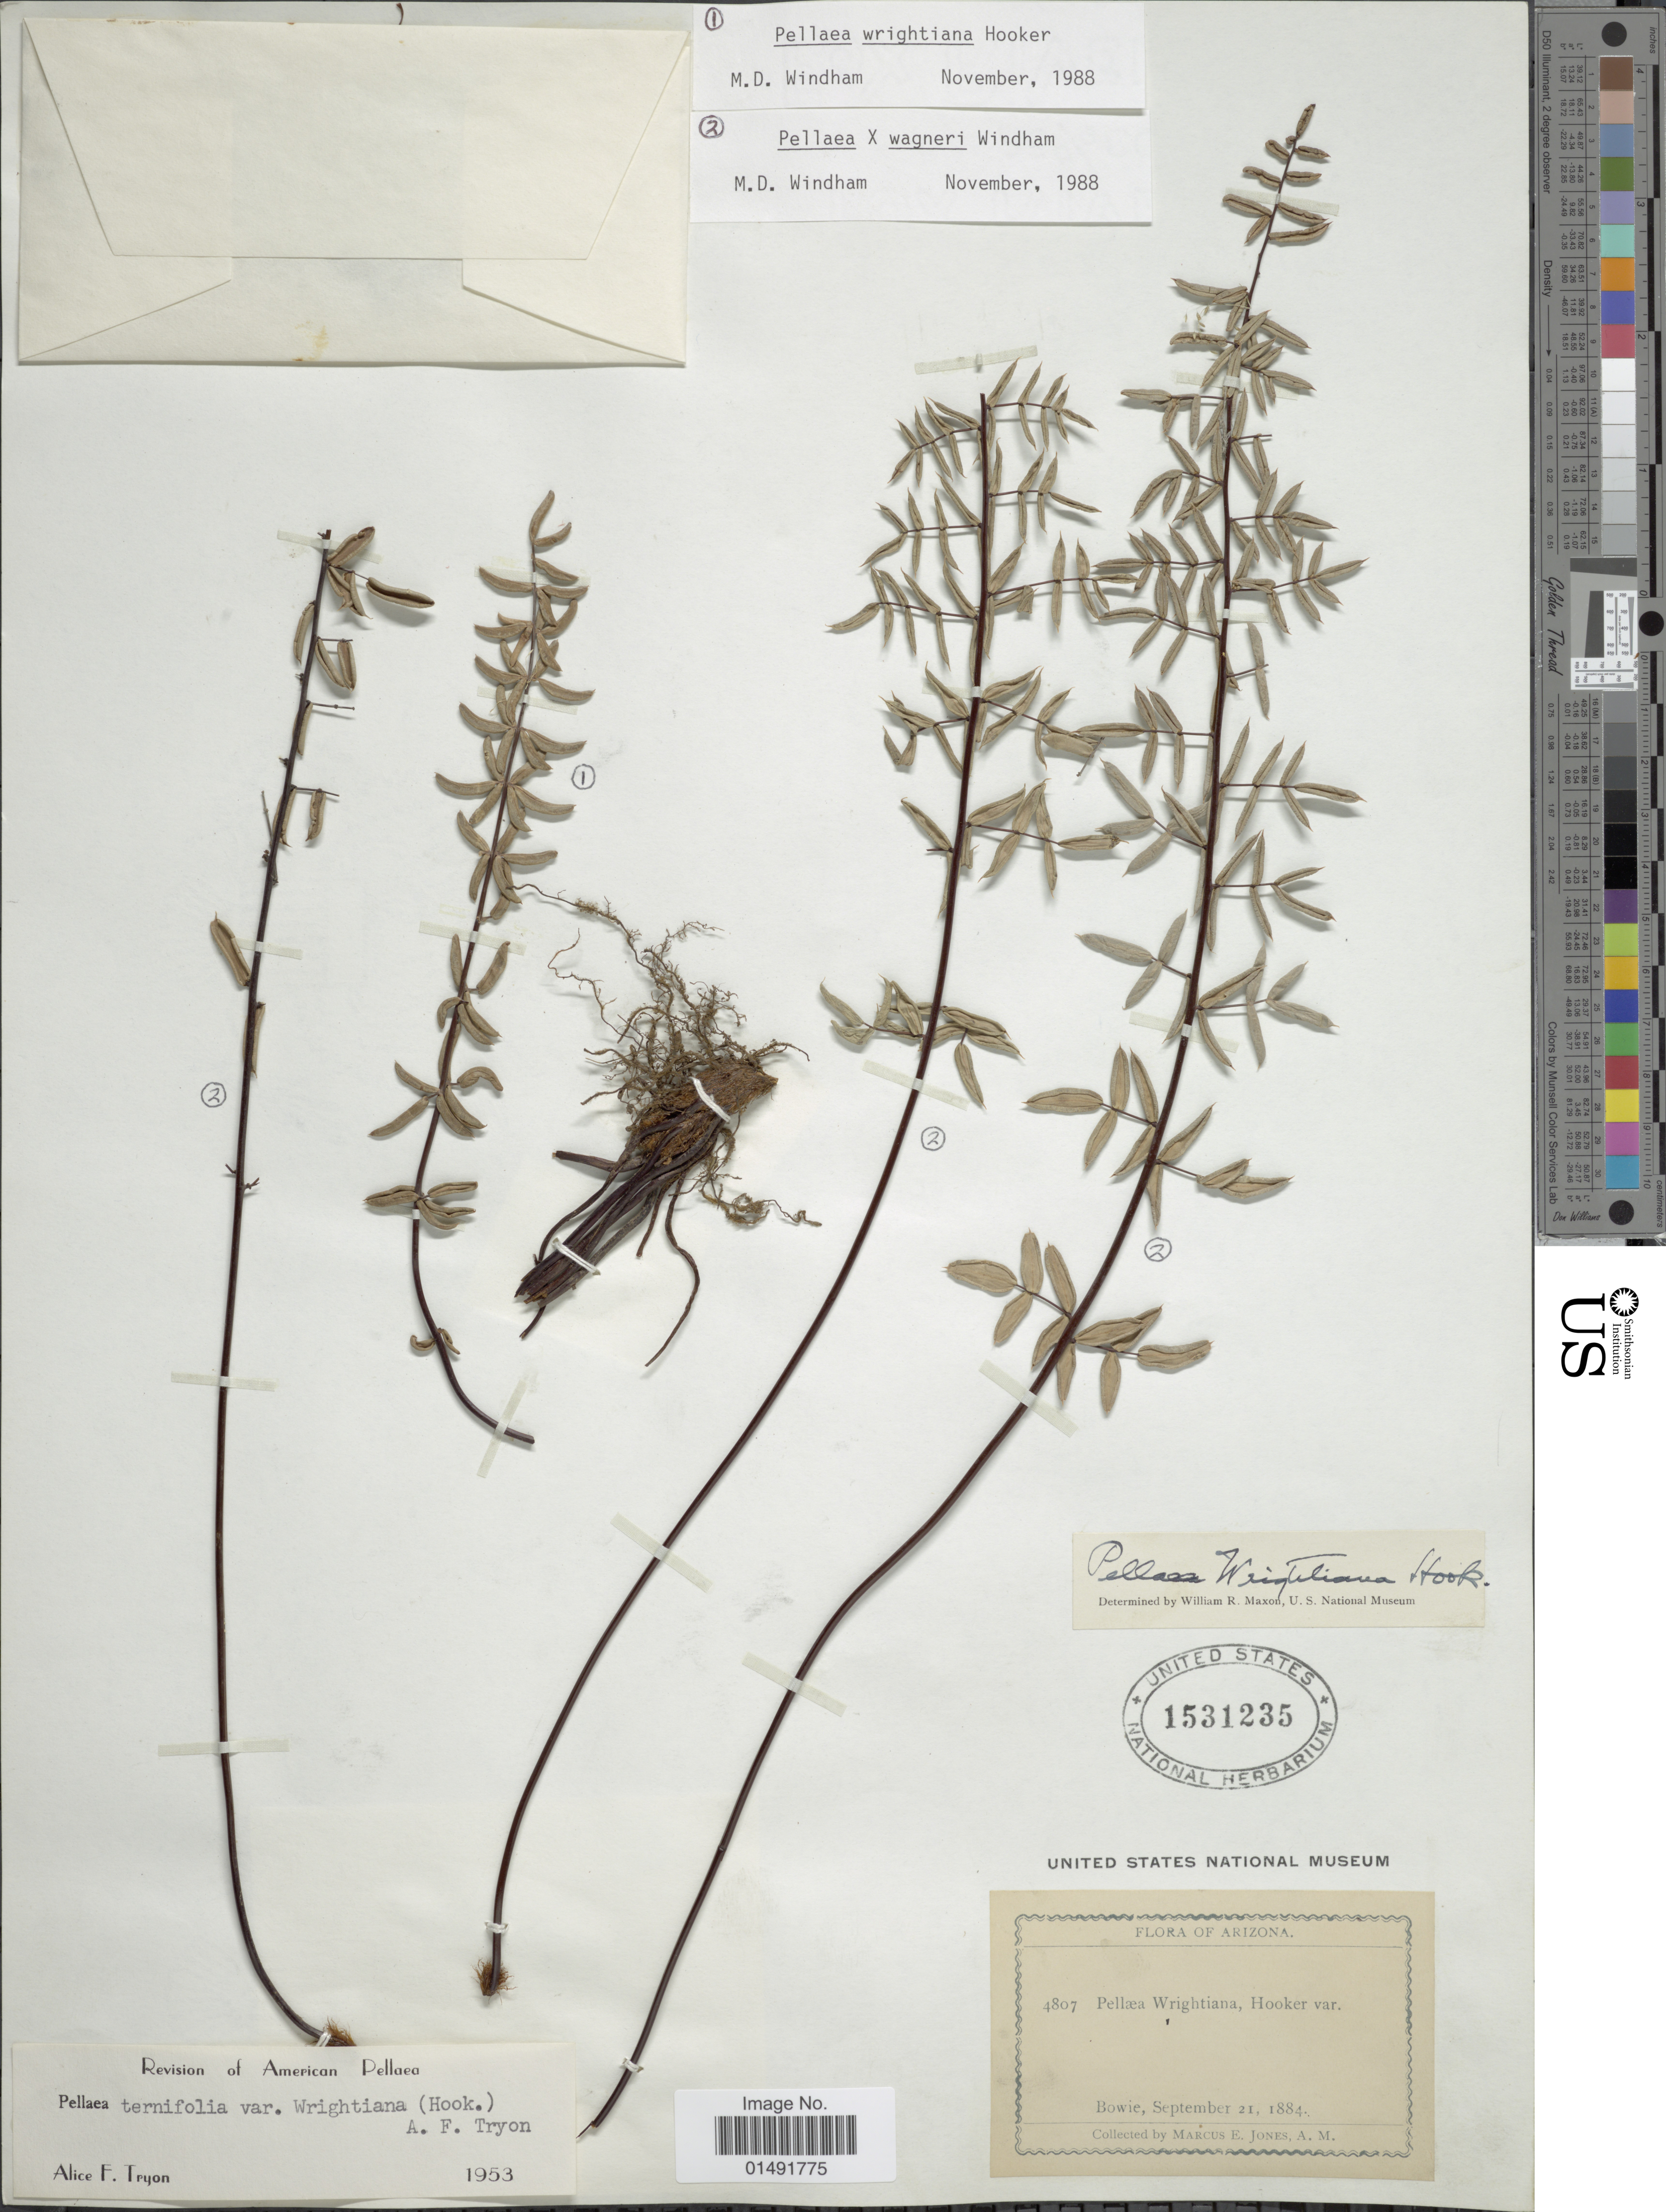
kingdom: Plantae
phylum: Tracheophyta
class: Polypodiopsida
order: Polypodiales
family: Pteridaceae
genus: Pellaea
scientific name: Pellaea x wagneri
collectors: M. E. Jones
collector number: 4807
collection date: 1884-09-21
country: United States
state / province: Arizona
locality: Bowie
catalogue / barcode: US 1531235